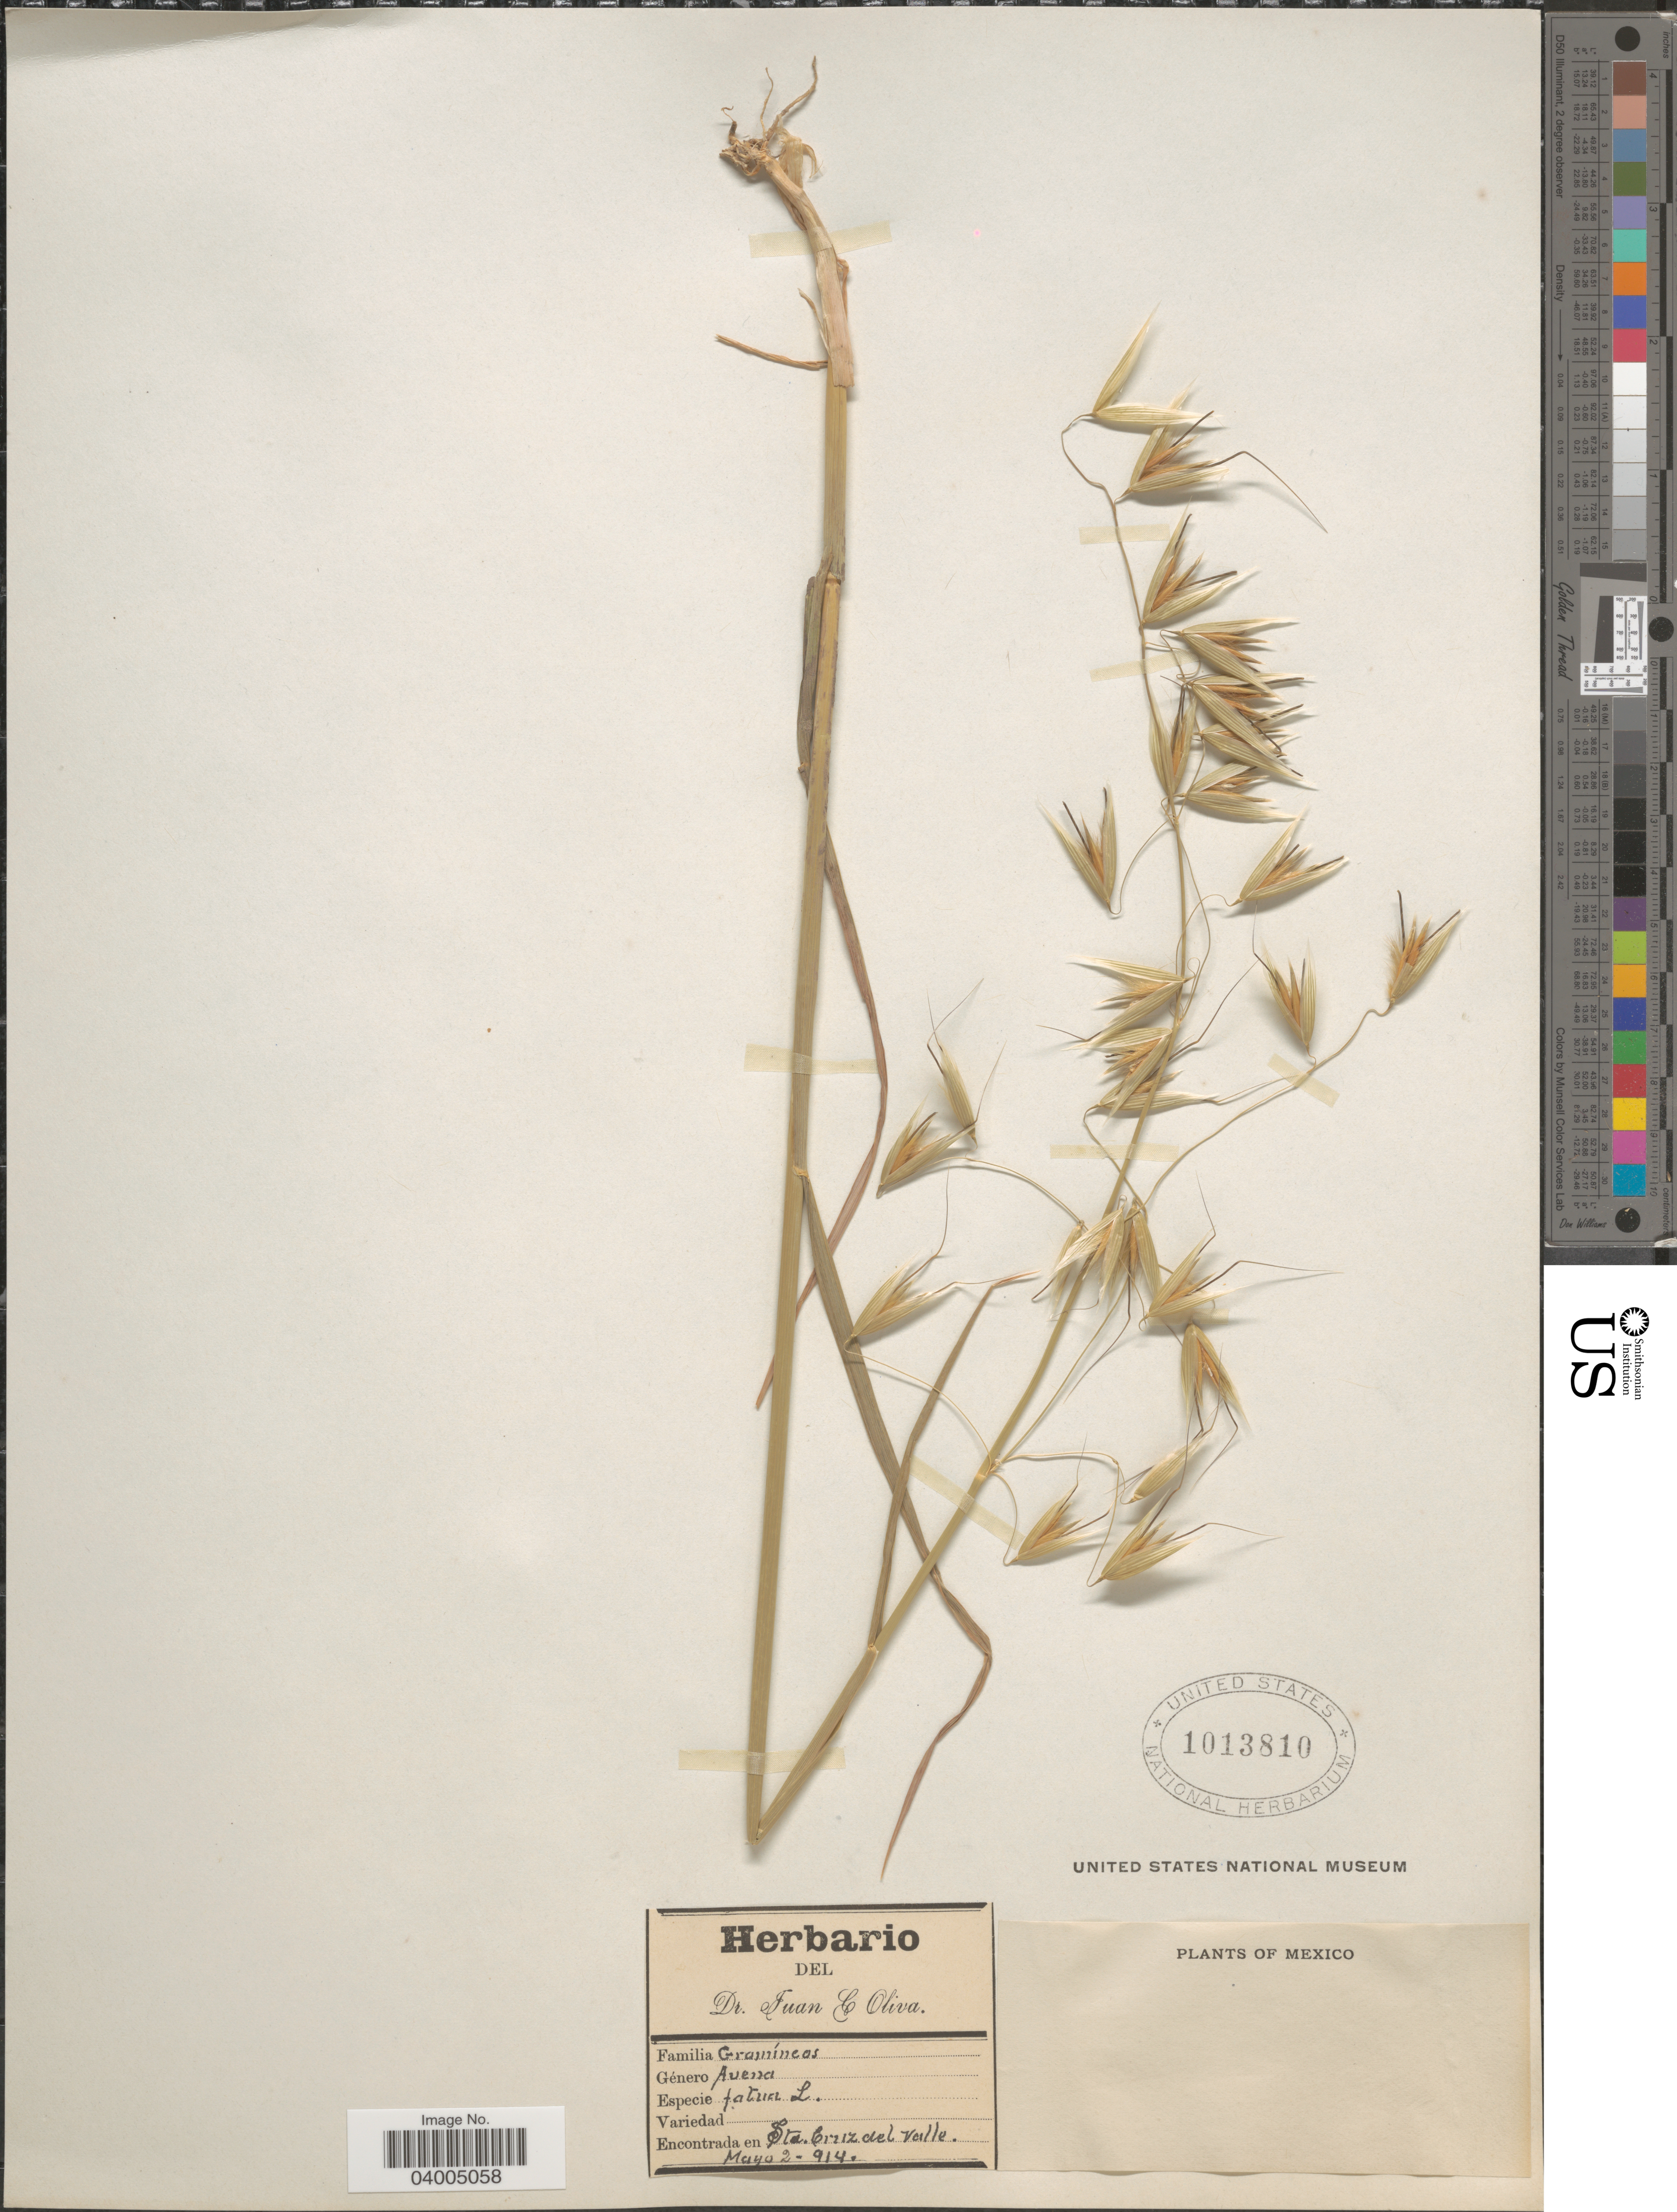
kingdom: Plantae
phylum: Tracheophyta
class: Liliopsida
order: Poales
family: Poaceae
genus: Avena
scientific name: Avena fatua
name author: L.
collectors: ex herb. J.C. Oliva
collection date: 1914-05-02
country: Mexico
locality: Sta. Cruz del Valle.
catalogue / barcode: US 1013810